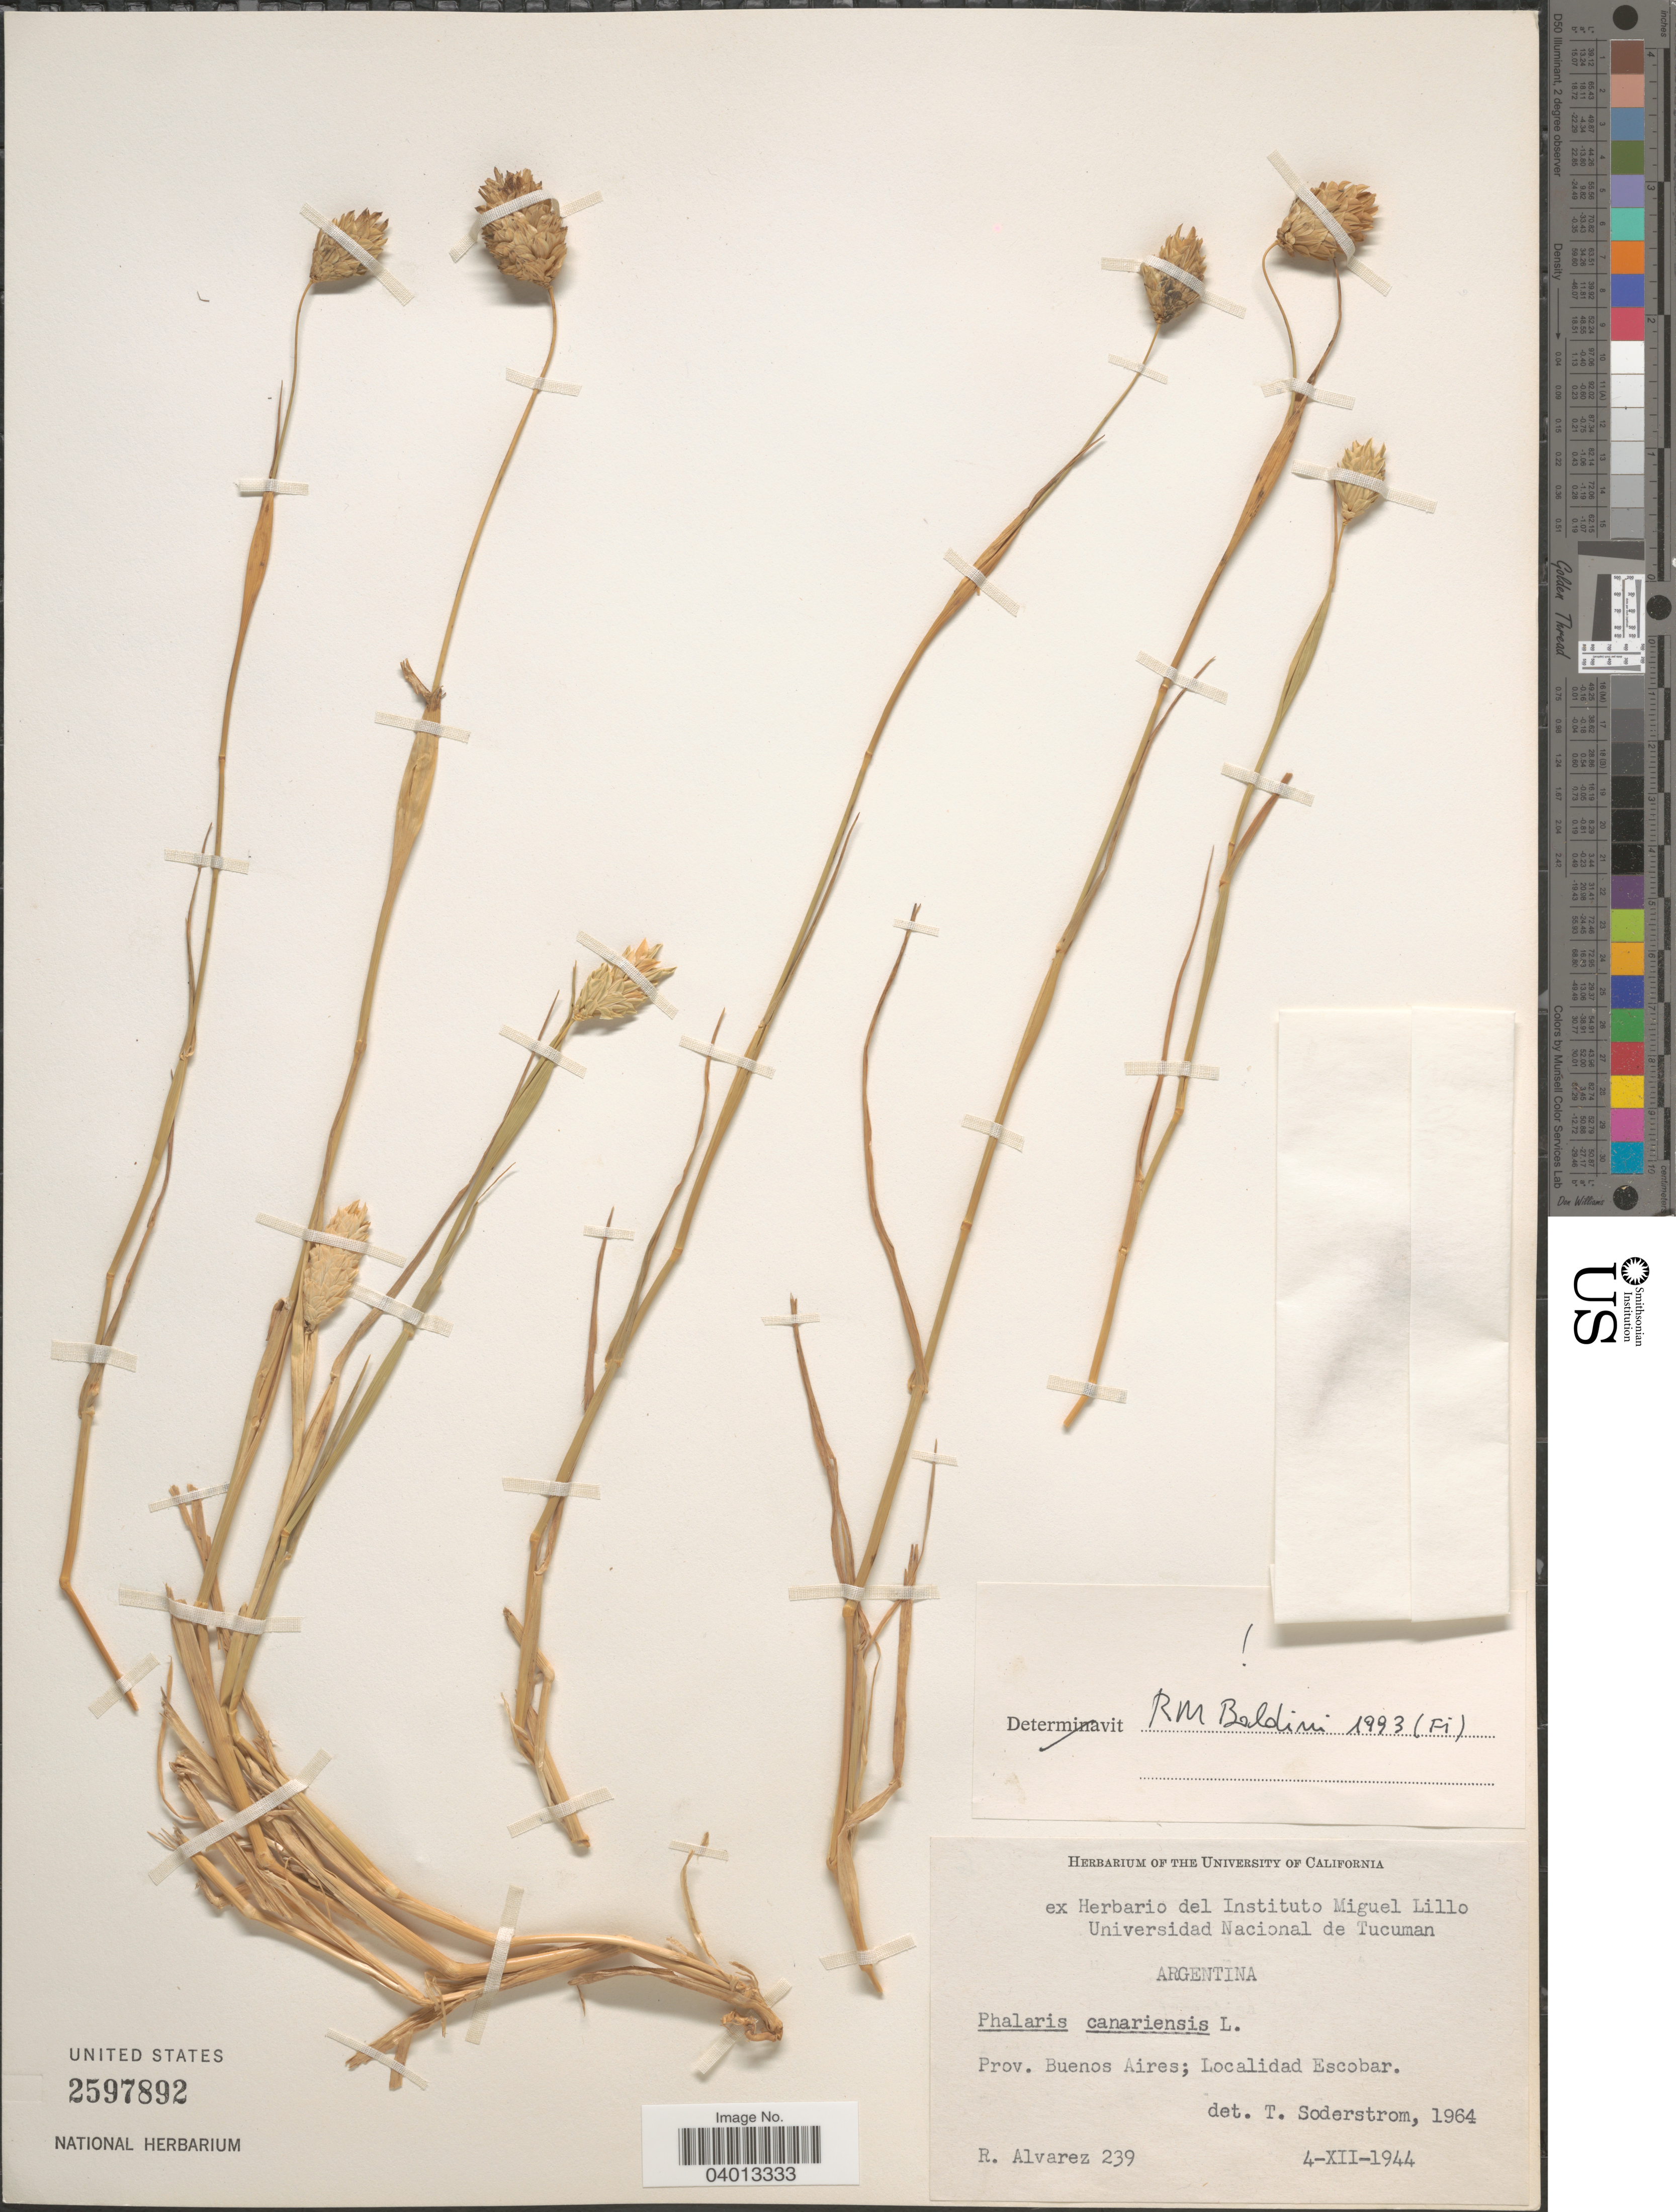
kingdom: Plantae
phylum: Tracheophyta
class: Liliopsida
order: Poales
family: Poaceae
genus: Phalaris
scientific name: Phalaris canariensis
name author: L.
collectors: R. Álvarez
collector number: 239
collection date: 1944-12-04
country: Argentina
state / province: Buenos Aires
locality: Localidad Escobar.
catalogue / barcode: US 2597892